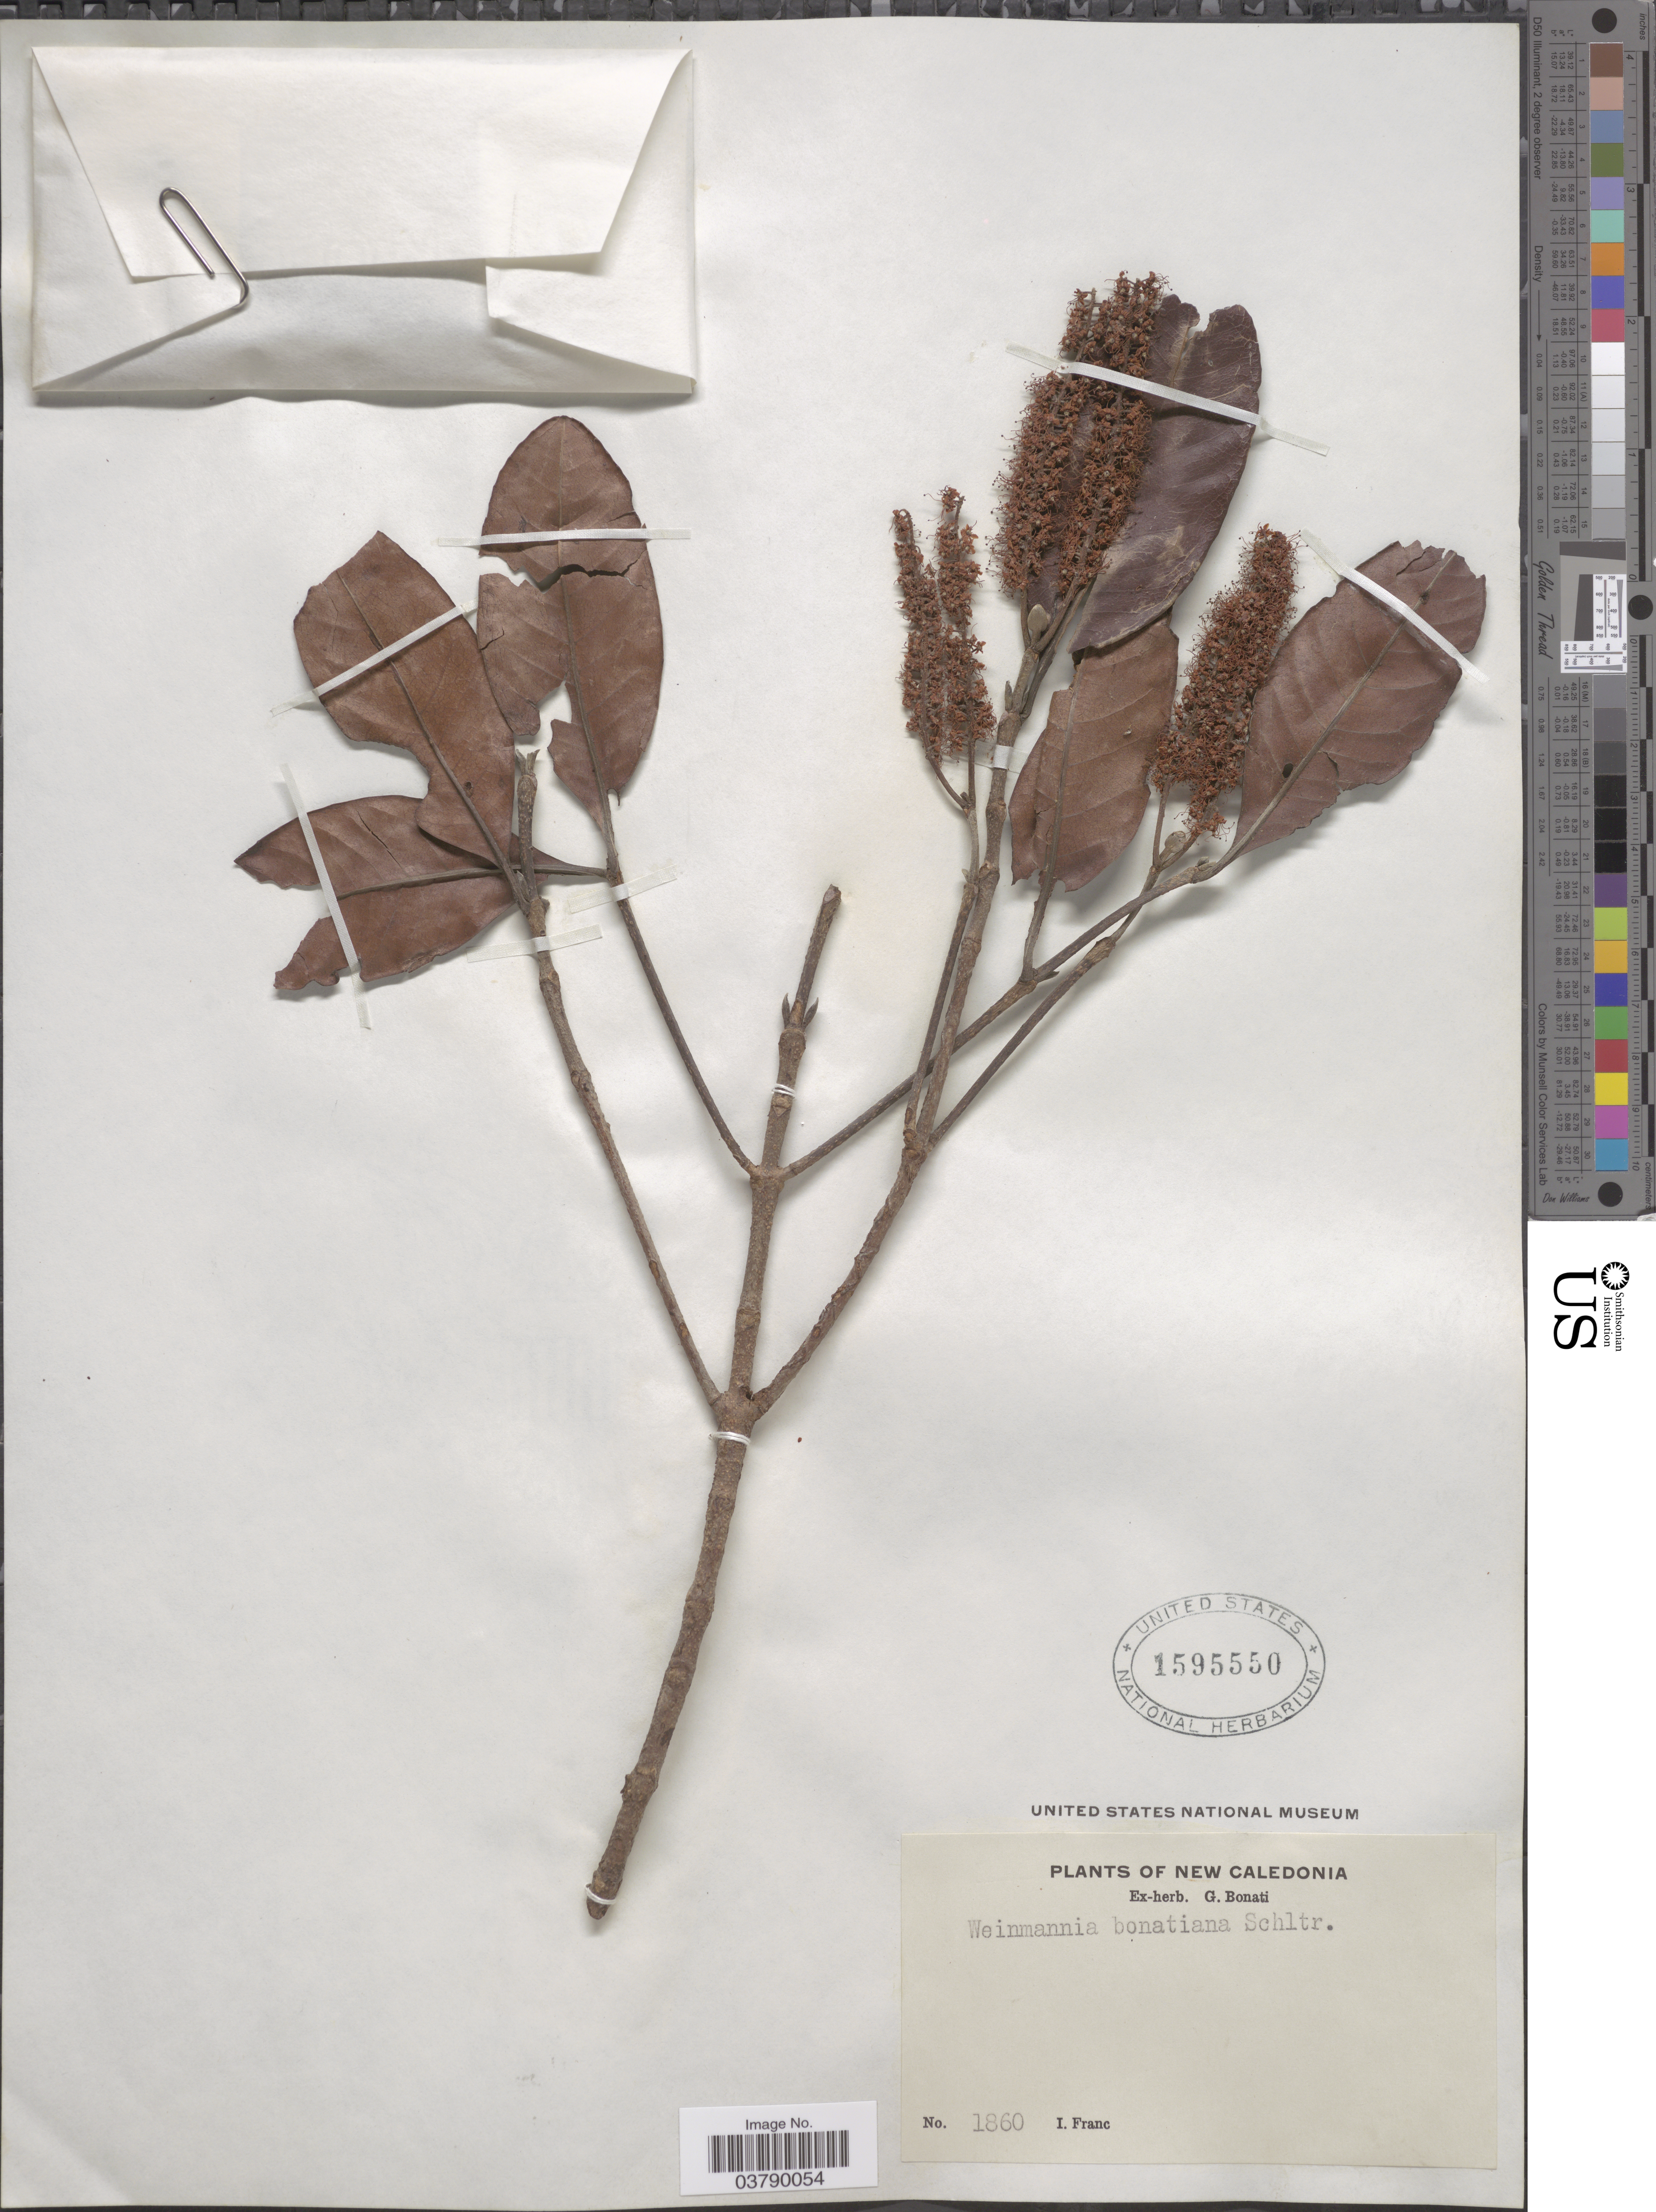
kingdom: Plantae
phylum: Tracheophyta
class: Magnoliopsida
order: Oxalidales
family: Cunoniaceae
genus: Cunonia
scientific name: Cunonia balansae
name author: Brongn. & Gris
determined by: Strong, Mark T., (BOT), Smithsonian Institution - National Museum of Natural History (UNITED STATES)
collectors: I. Franc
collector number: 1860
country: New Caledonia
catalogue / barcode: US 1595550